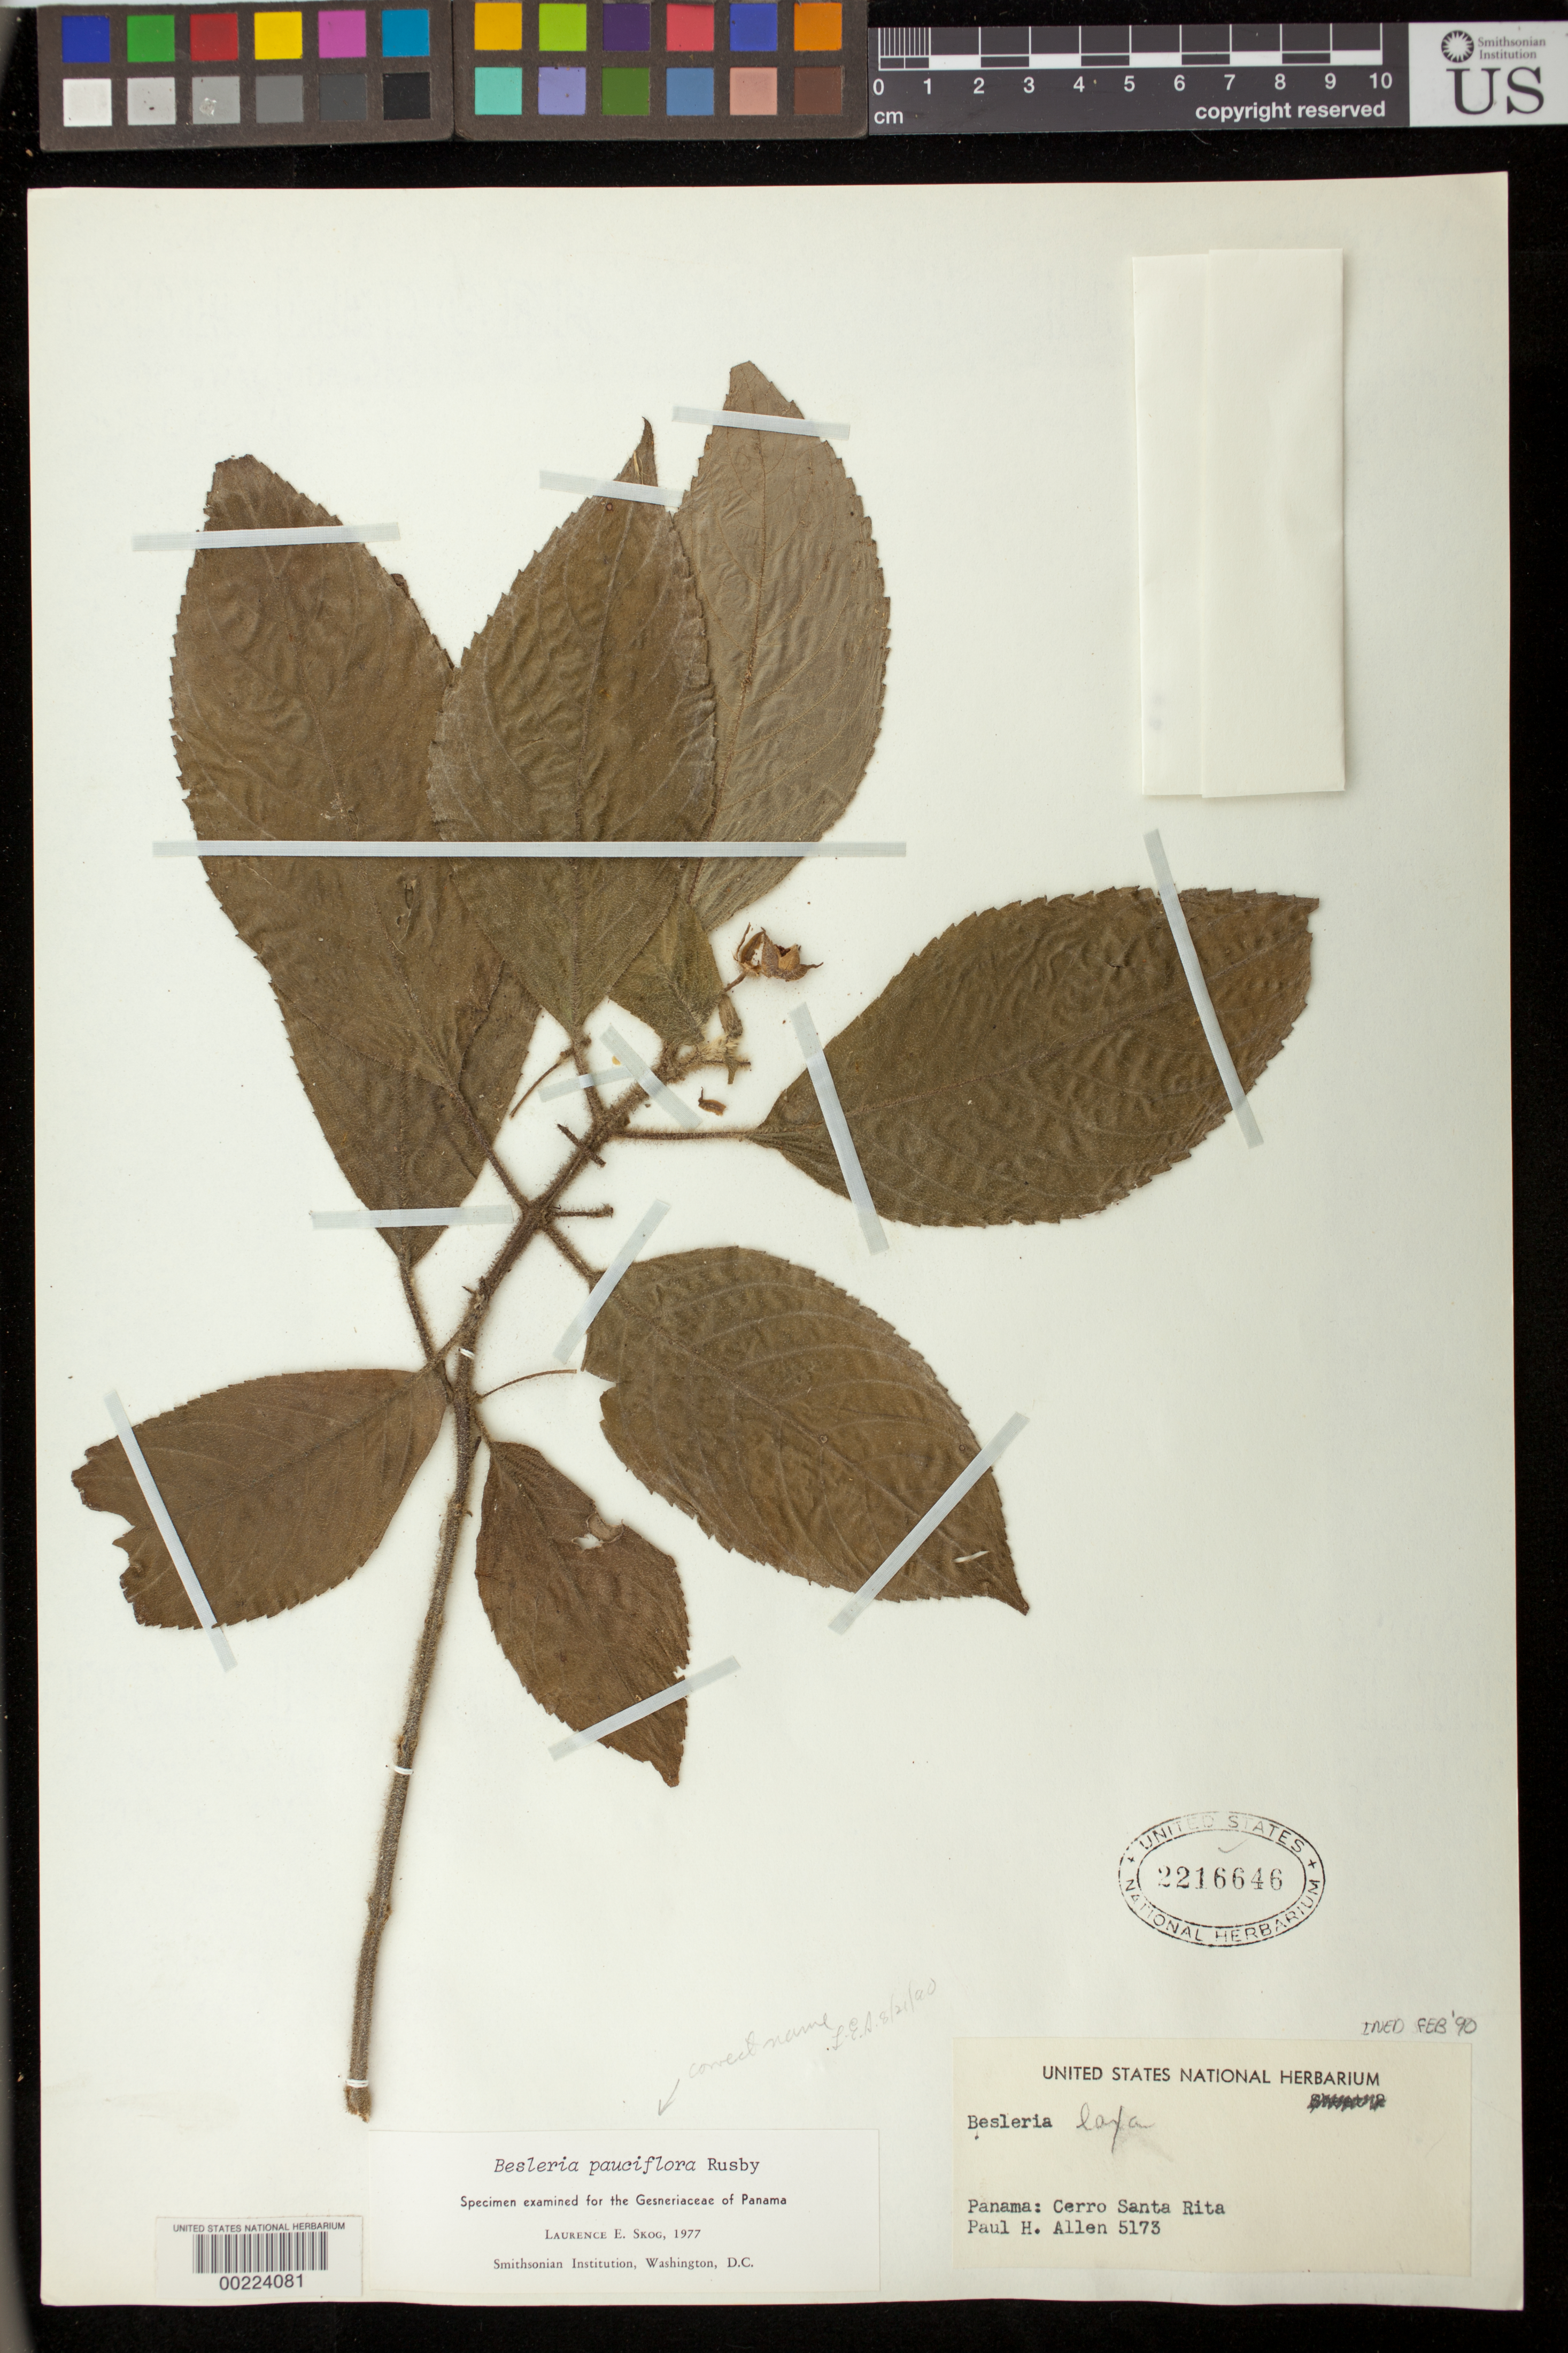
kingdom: Plantae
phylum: Tracheophyta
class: Magnoliopsida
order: Lamiales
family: Gesneriaceae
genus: Besleria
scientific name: Besleria pauciflora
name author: Rusby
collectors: P. H. Allen & G. Fairchild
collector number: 5173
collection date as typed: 15 Oct 1947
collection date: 1947-10-15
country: Panama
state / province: Colón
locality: Cerro Santa Rita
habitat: Growing in heavy forest together with tree ferns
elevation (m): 366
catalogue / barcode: US 2216646